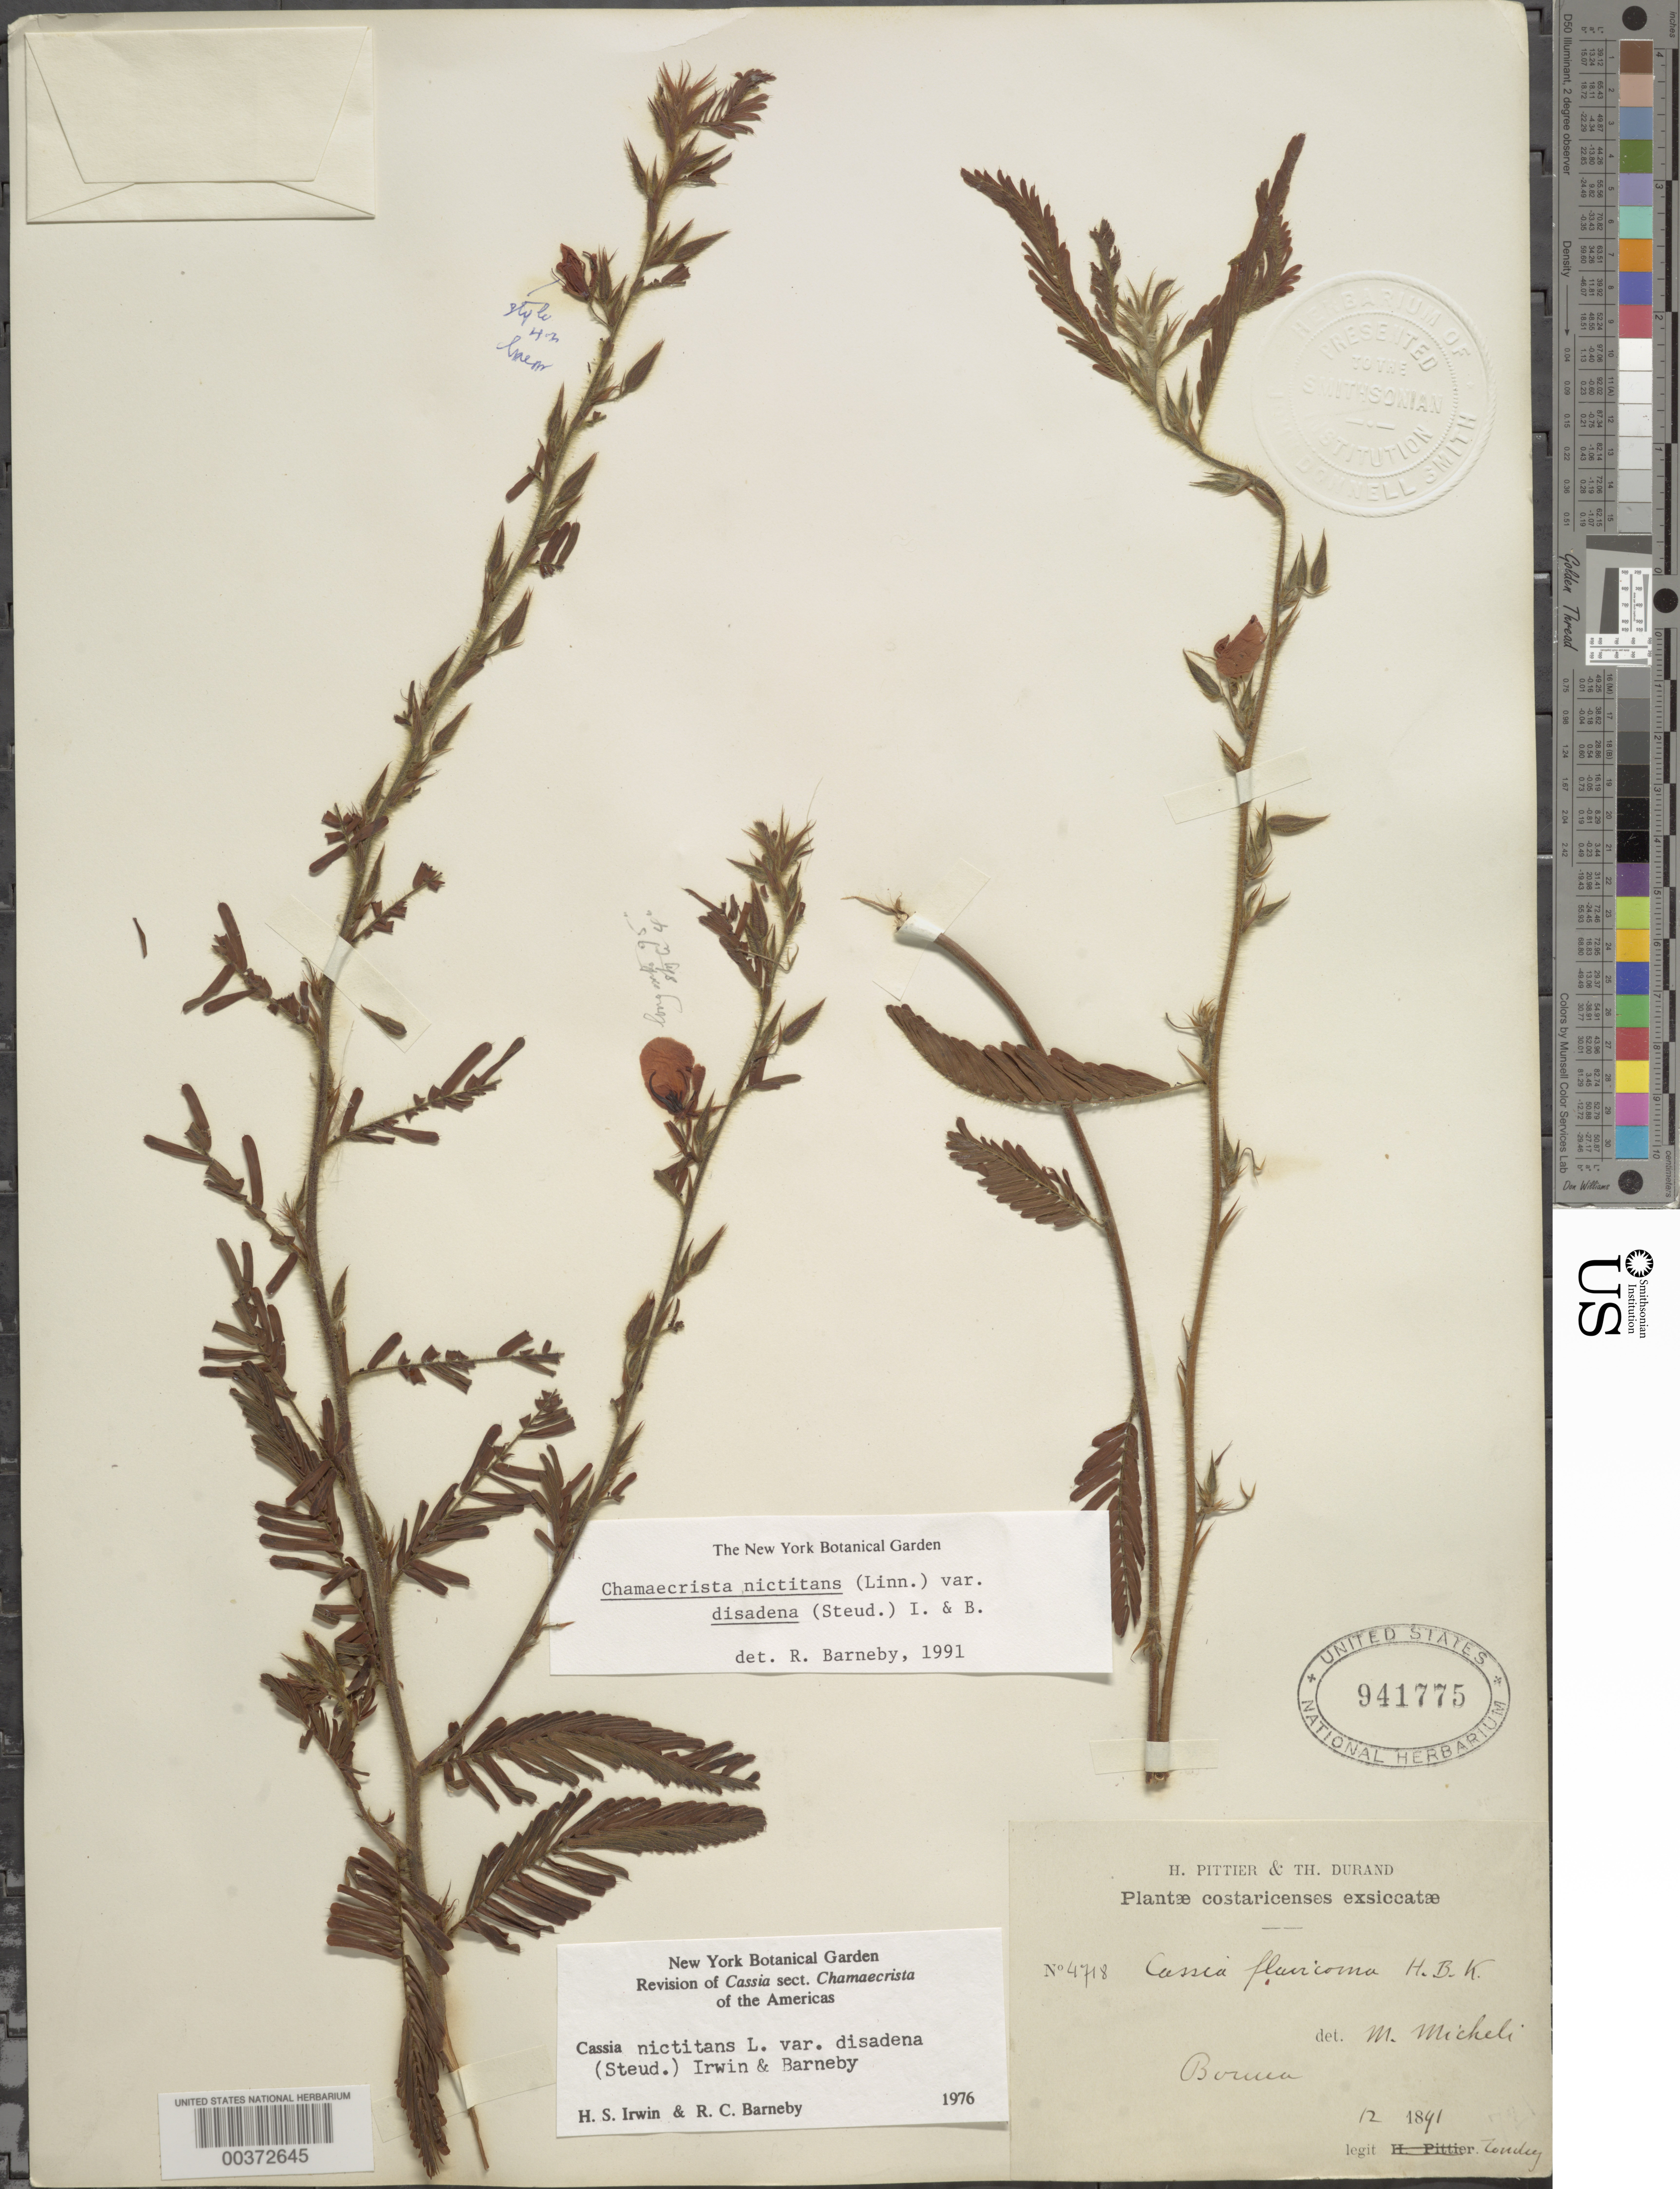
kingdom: Plantae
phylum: Tracheophyta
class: Magnoliopsida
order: Fabales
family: Fabaceae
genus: Chamaecrista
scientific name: Chamaecrista nictitans var. disadena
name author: (Steud.) H.S. Irwin & Barneby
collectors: A. Tonduz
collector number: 4718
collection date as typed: Dec 1891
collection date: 1891-12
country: Costa Rica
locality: Boruca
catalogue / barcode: US 941775